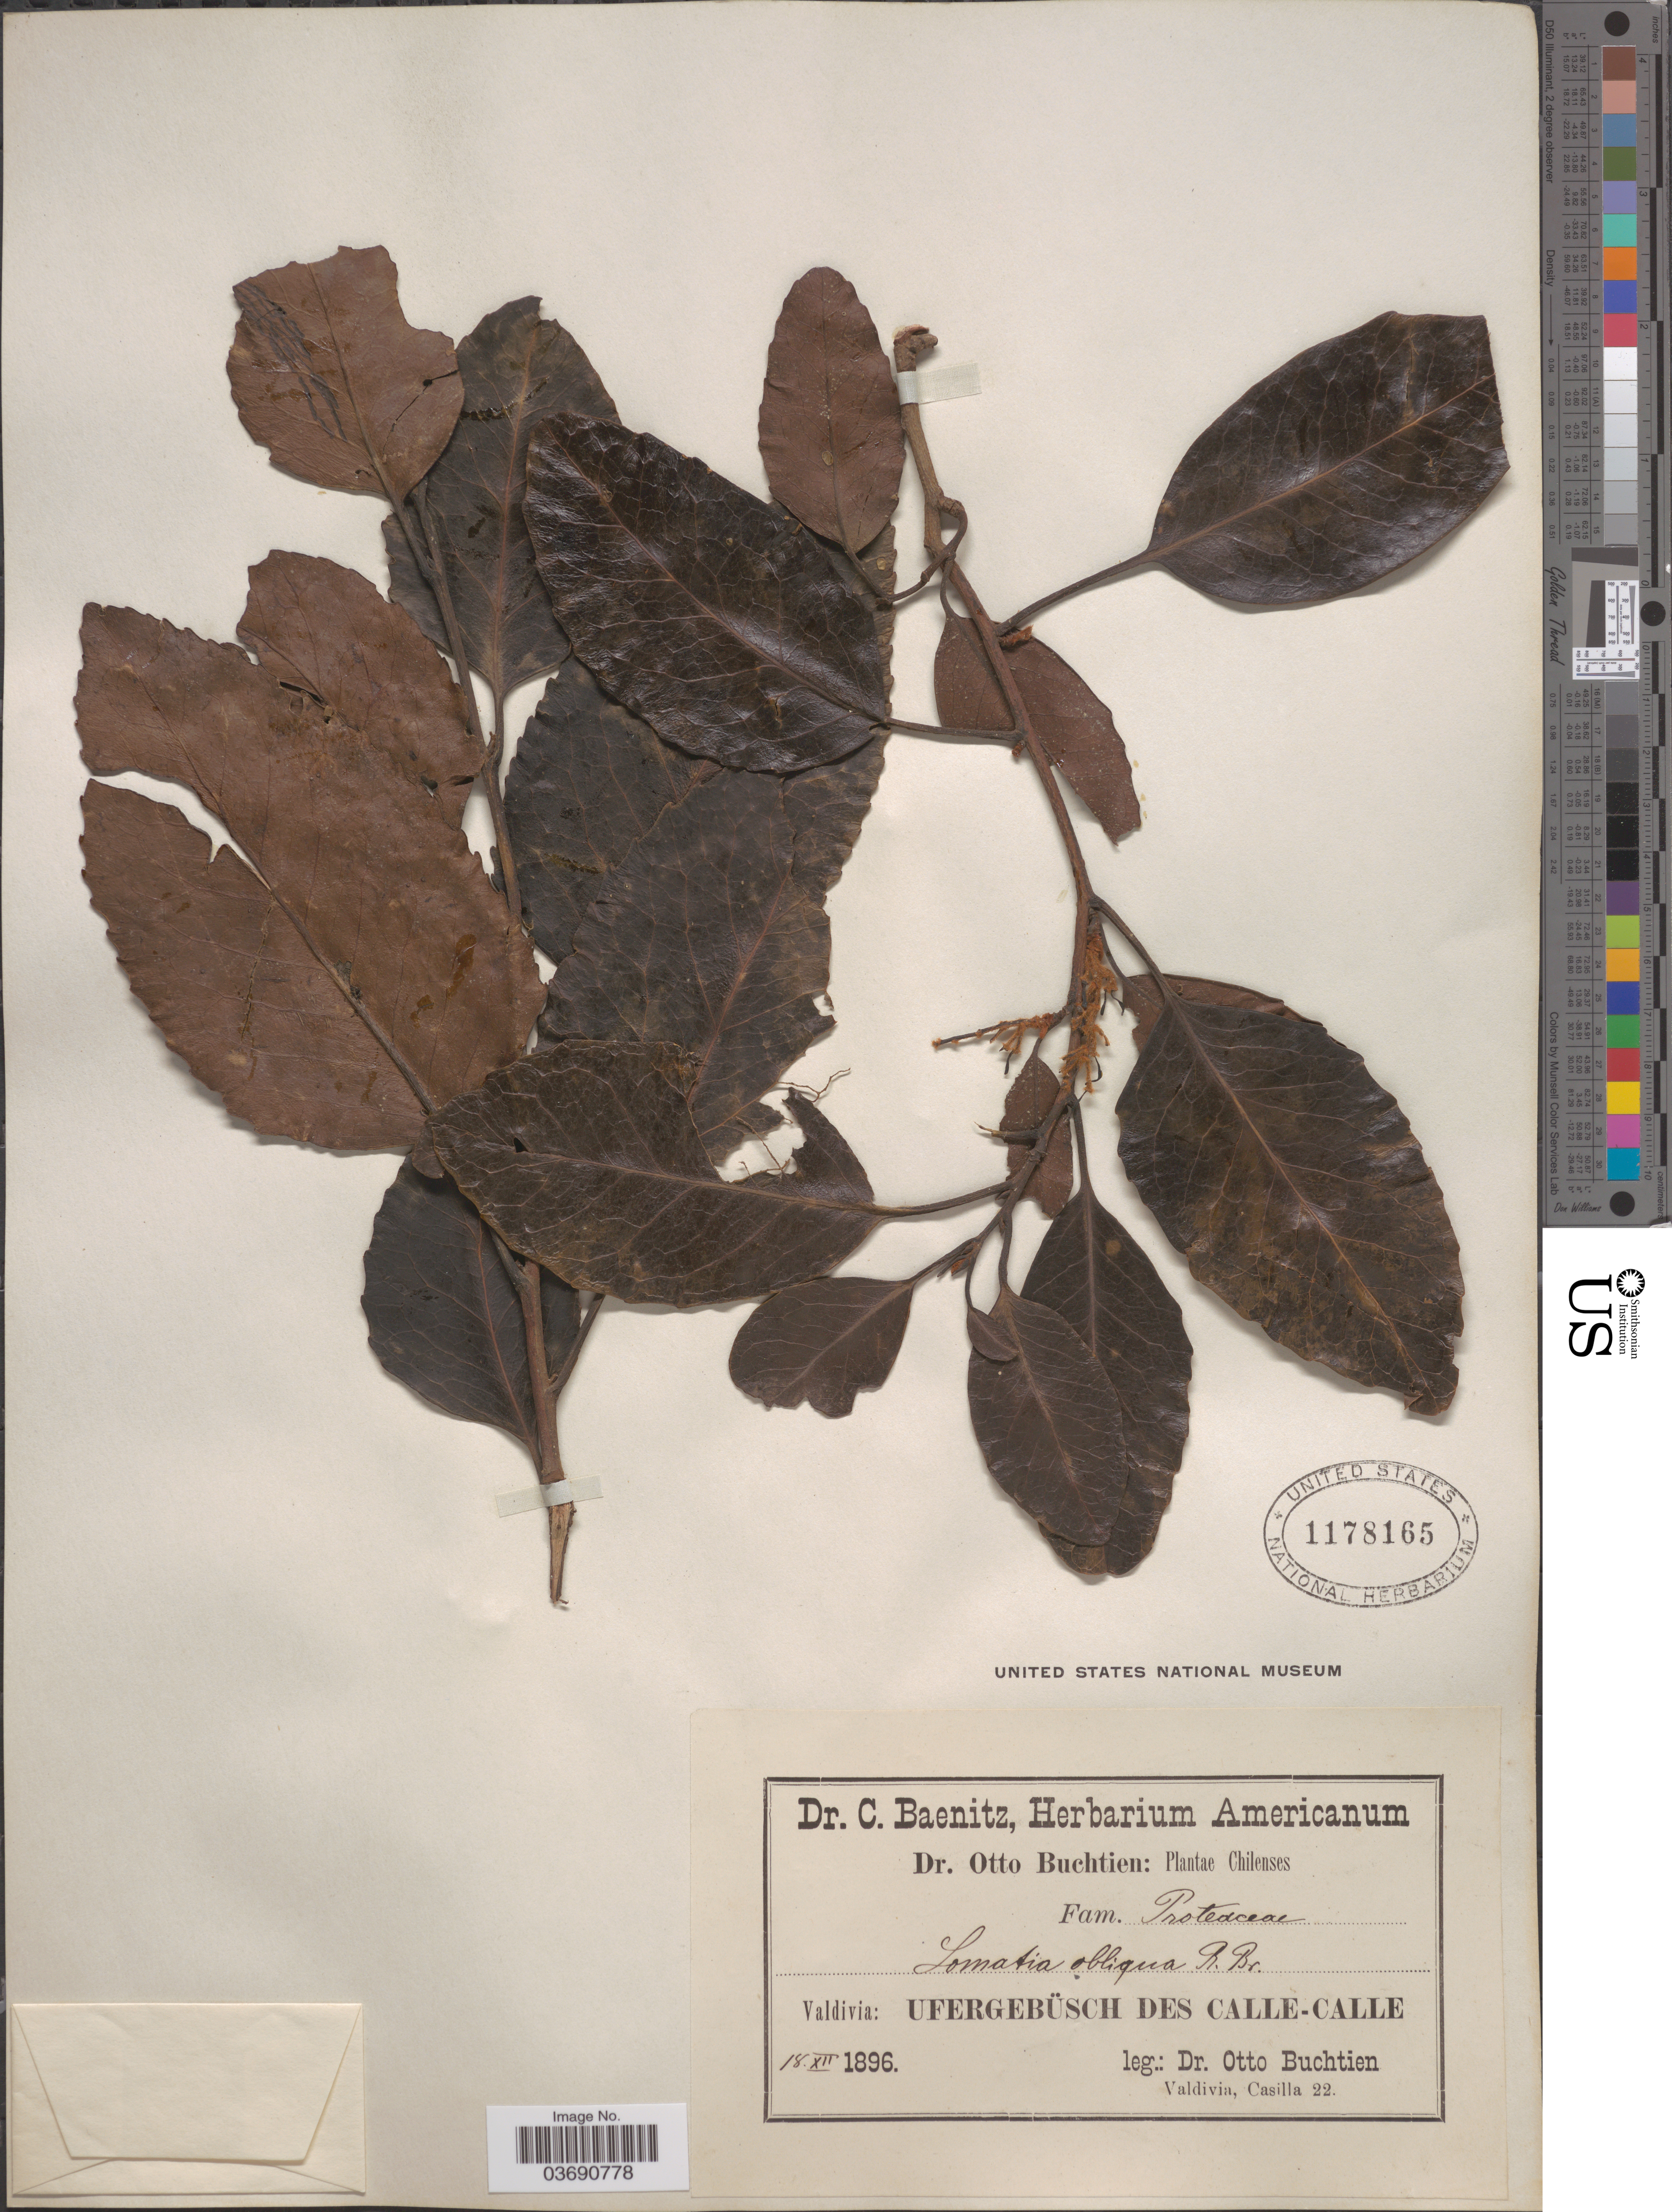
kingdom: Plantae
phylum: Tracheophyta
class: Magnoliopsida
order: Proteales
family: Proteaceae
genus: Lomatia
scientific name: Lomatia hirsuta subsp. obliqua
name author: (Ruiz & Pav.) R.T. Penn.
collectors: O. Buchtien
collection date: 1896-12-18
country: Chile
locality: Valdivia: Ufergebüsch des Calle-Calle.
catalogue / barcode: US 1178165